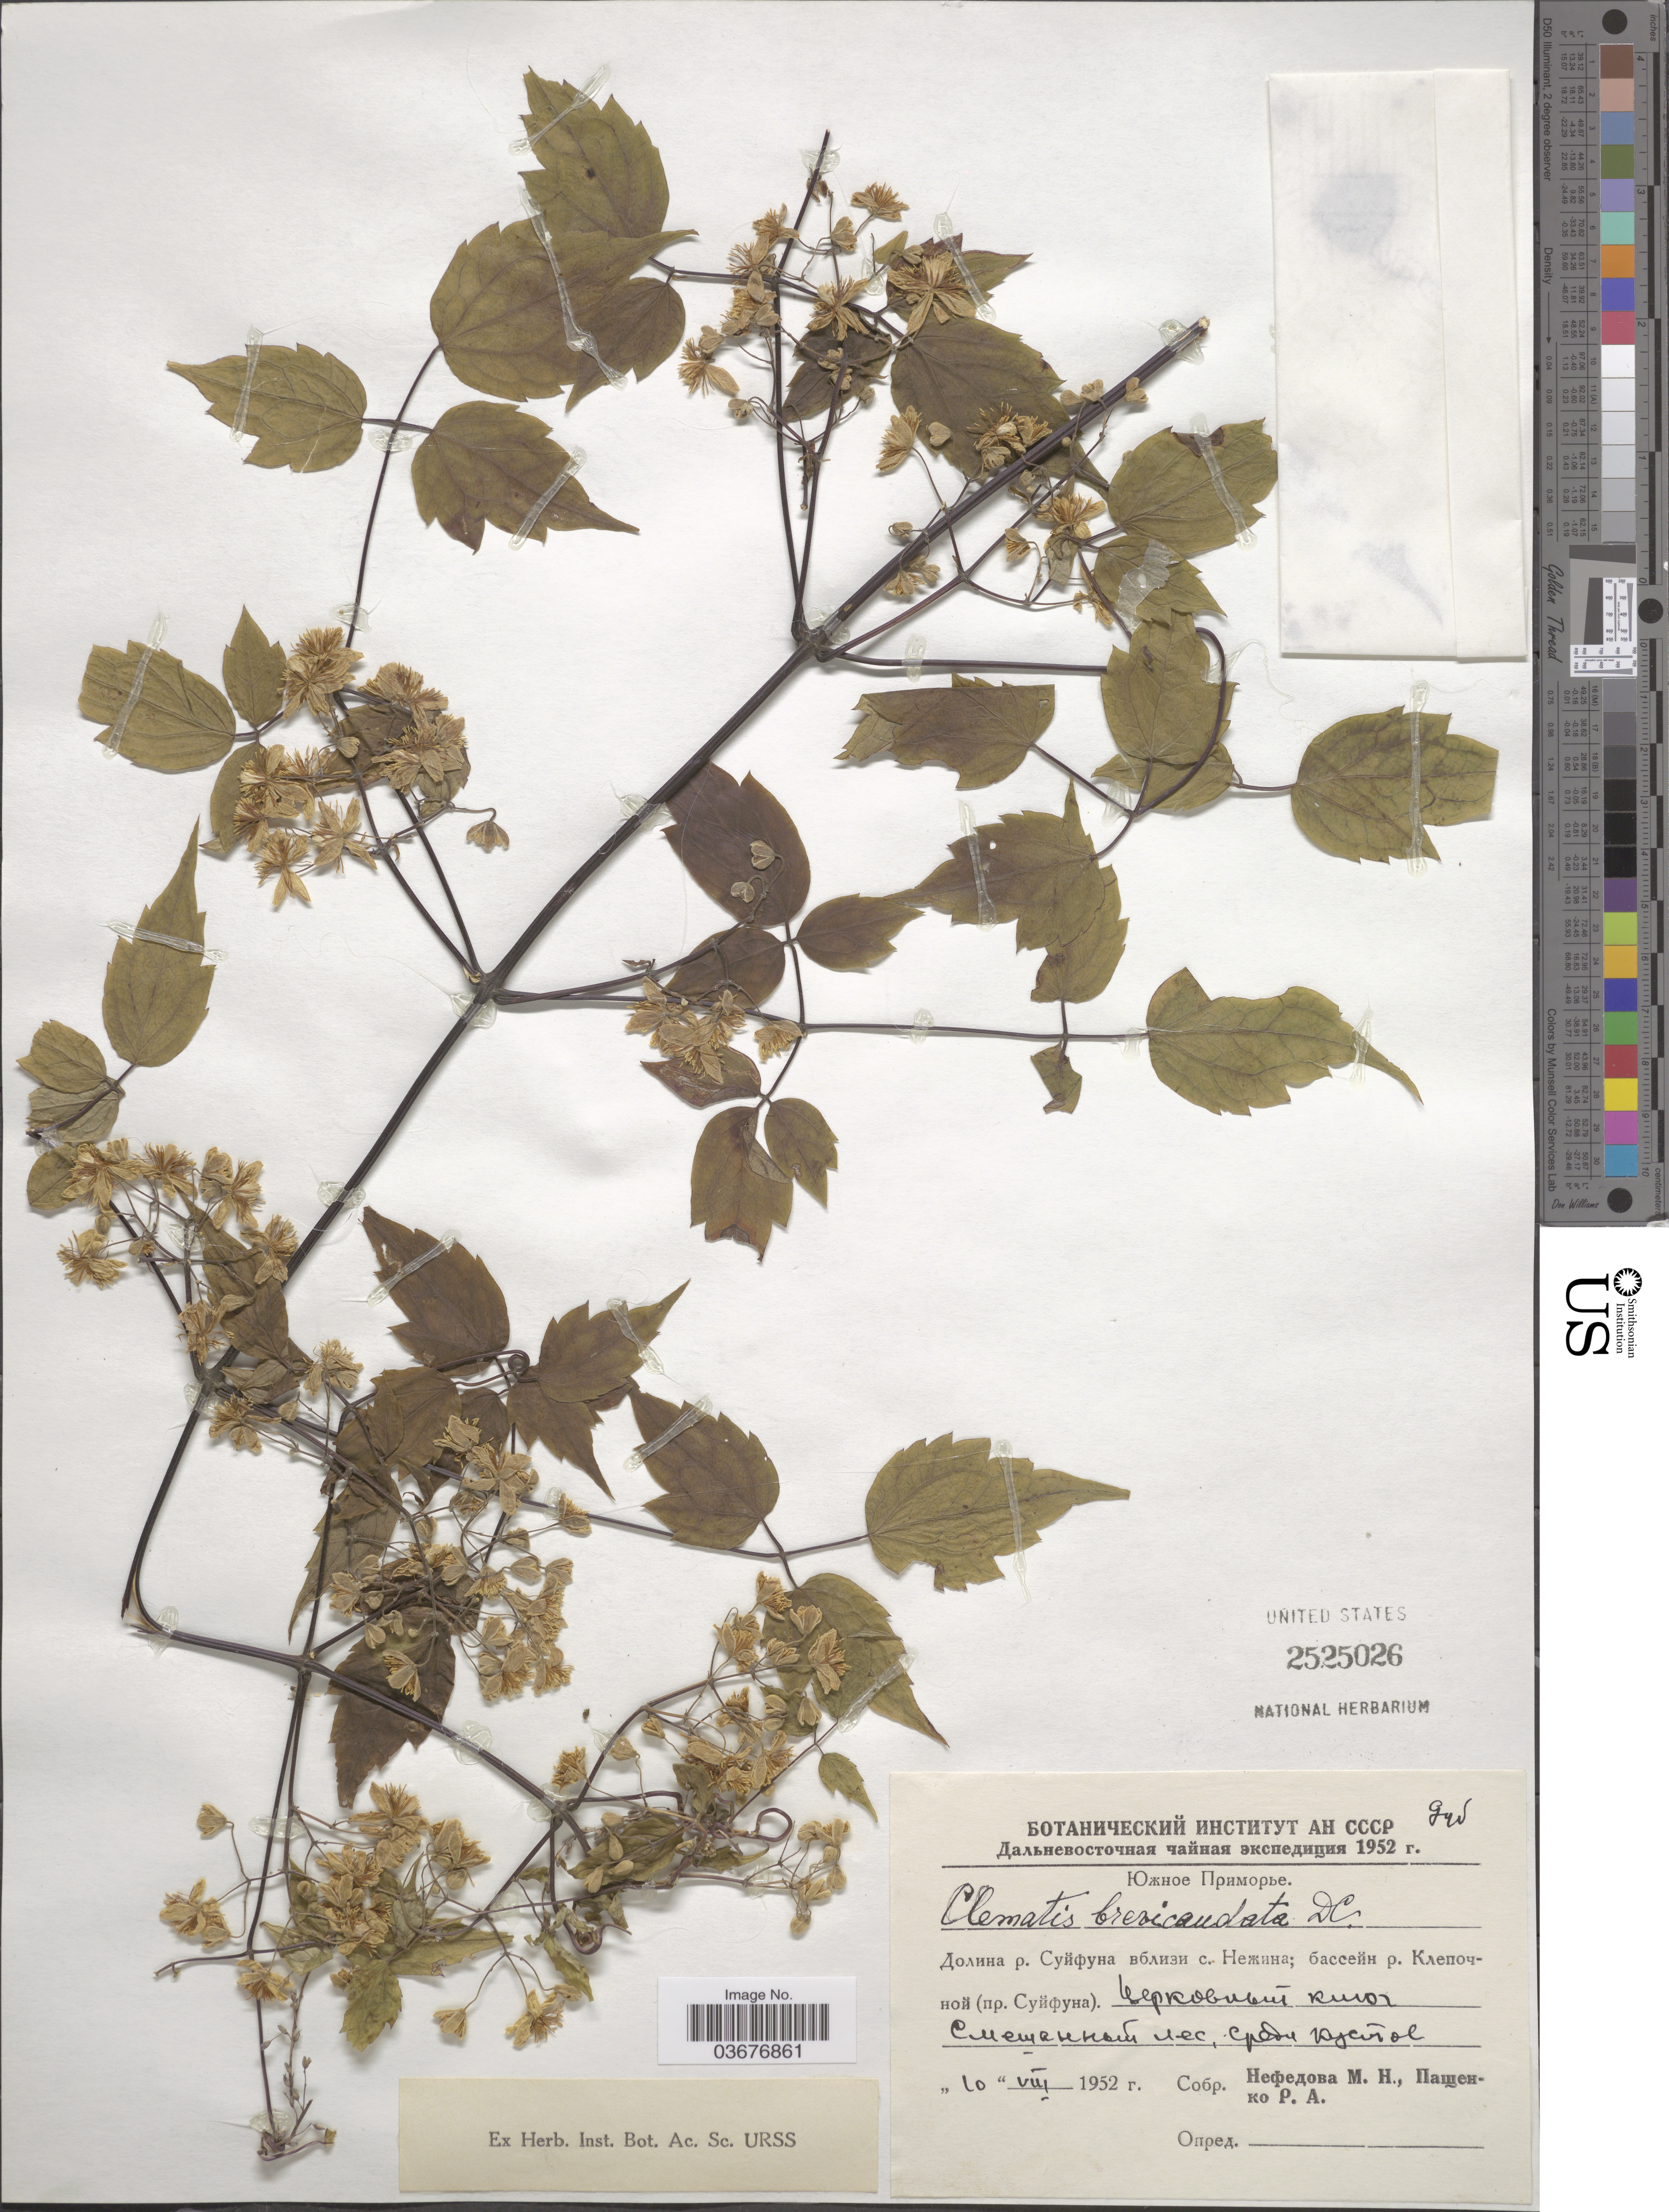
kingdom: Plantae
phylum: Tracheophyta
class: Magnoliopsida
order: Ranunculales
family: Ranunculaceae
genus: Clematis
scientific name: Clematis brevicaudata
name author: DC.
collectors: M. Nefedova & R. Pashchenko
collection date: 1952-08-10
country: Russian Federation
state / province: Primorsky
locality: Valley of river Saifun near village Nazhino, basin of river Klepochnaya.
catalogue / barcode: US 2525026